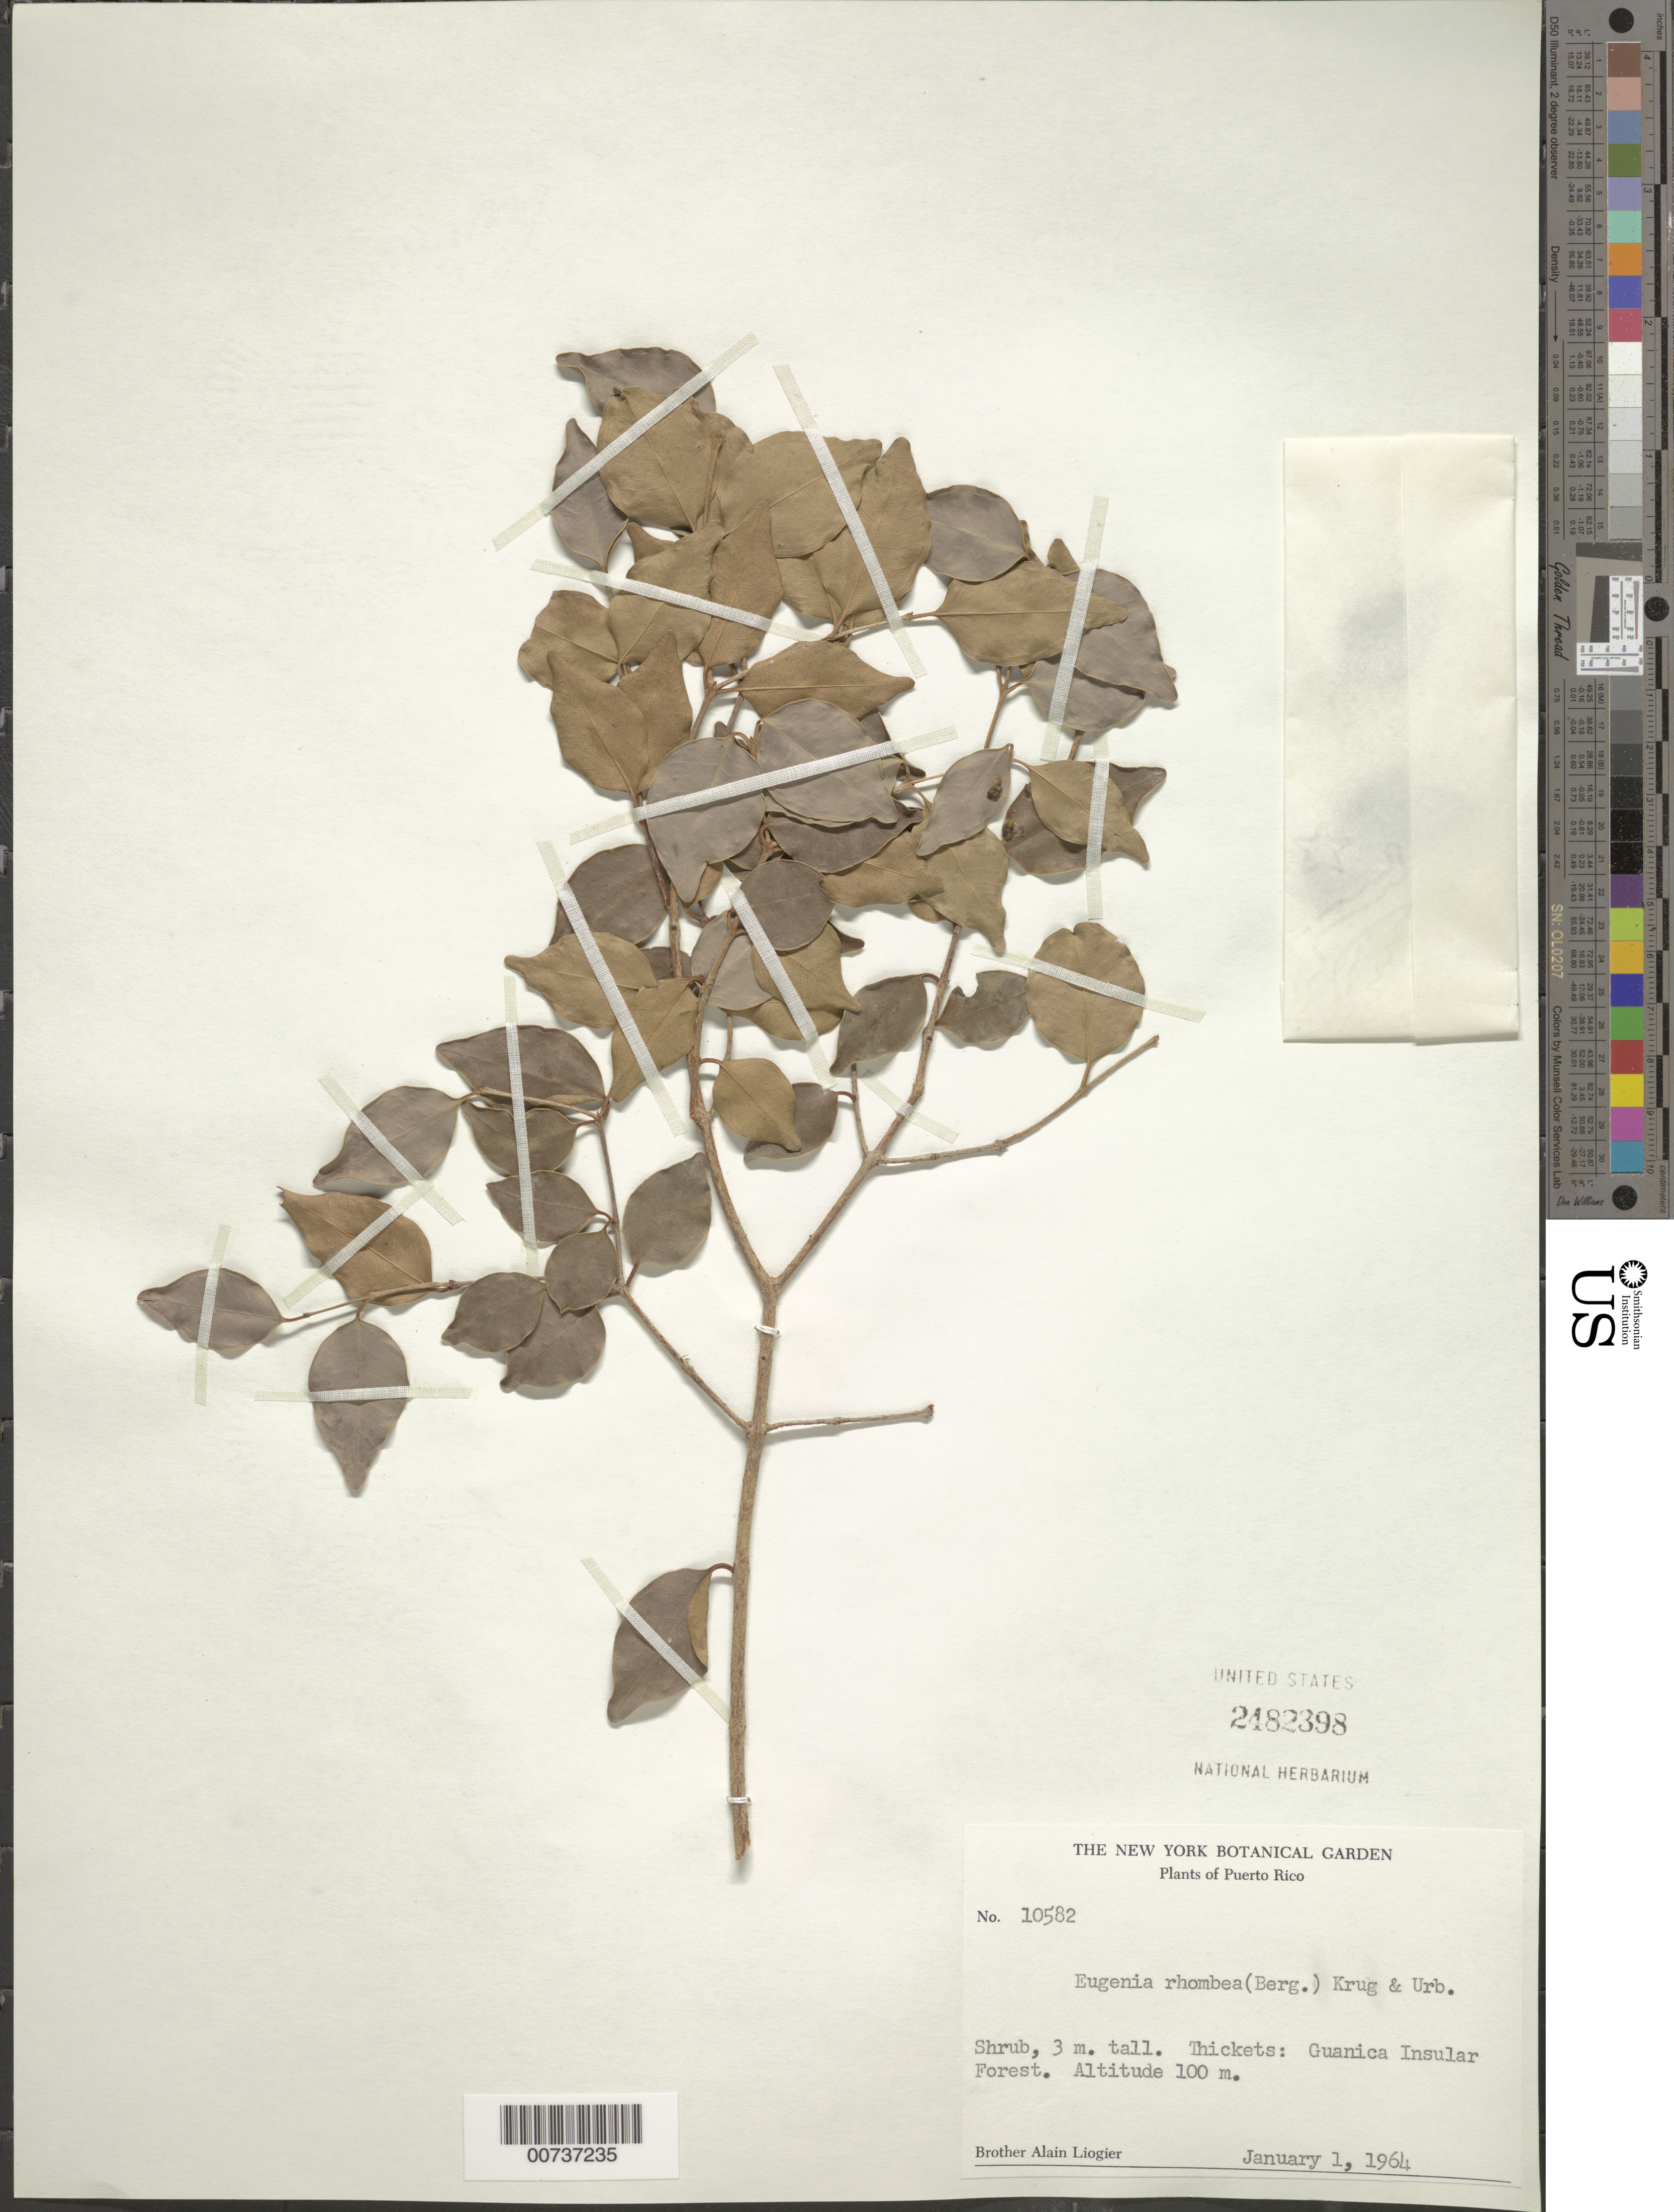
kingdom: Plantae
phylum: Tracheophyta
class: Magnoliopsida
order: Myrtales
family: Myrtaceae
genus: Eugenia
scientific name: Eugenia rhombea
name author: (O. Berg) Krug & Urb.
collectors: A. H. Liogier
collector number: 10582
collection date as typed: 01 Jan 1964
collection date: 1964-01-01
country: Puerto Rico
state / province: Guánica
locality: Guánica Insular Forest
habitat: Thickets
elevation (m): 100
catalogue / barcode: US 2482398